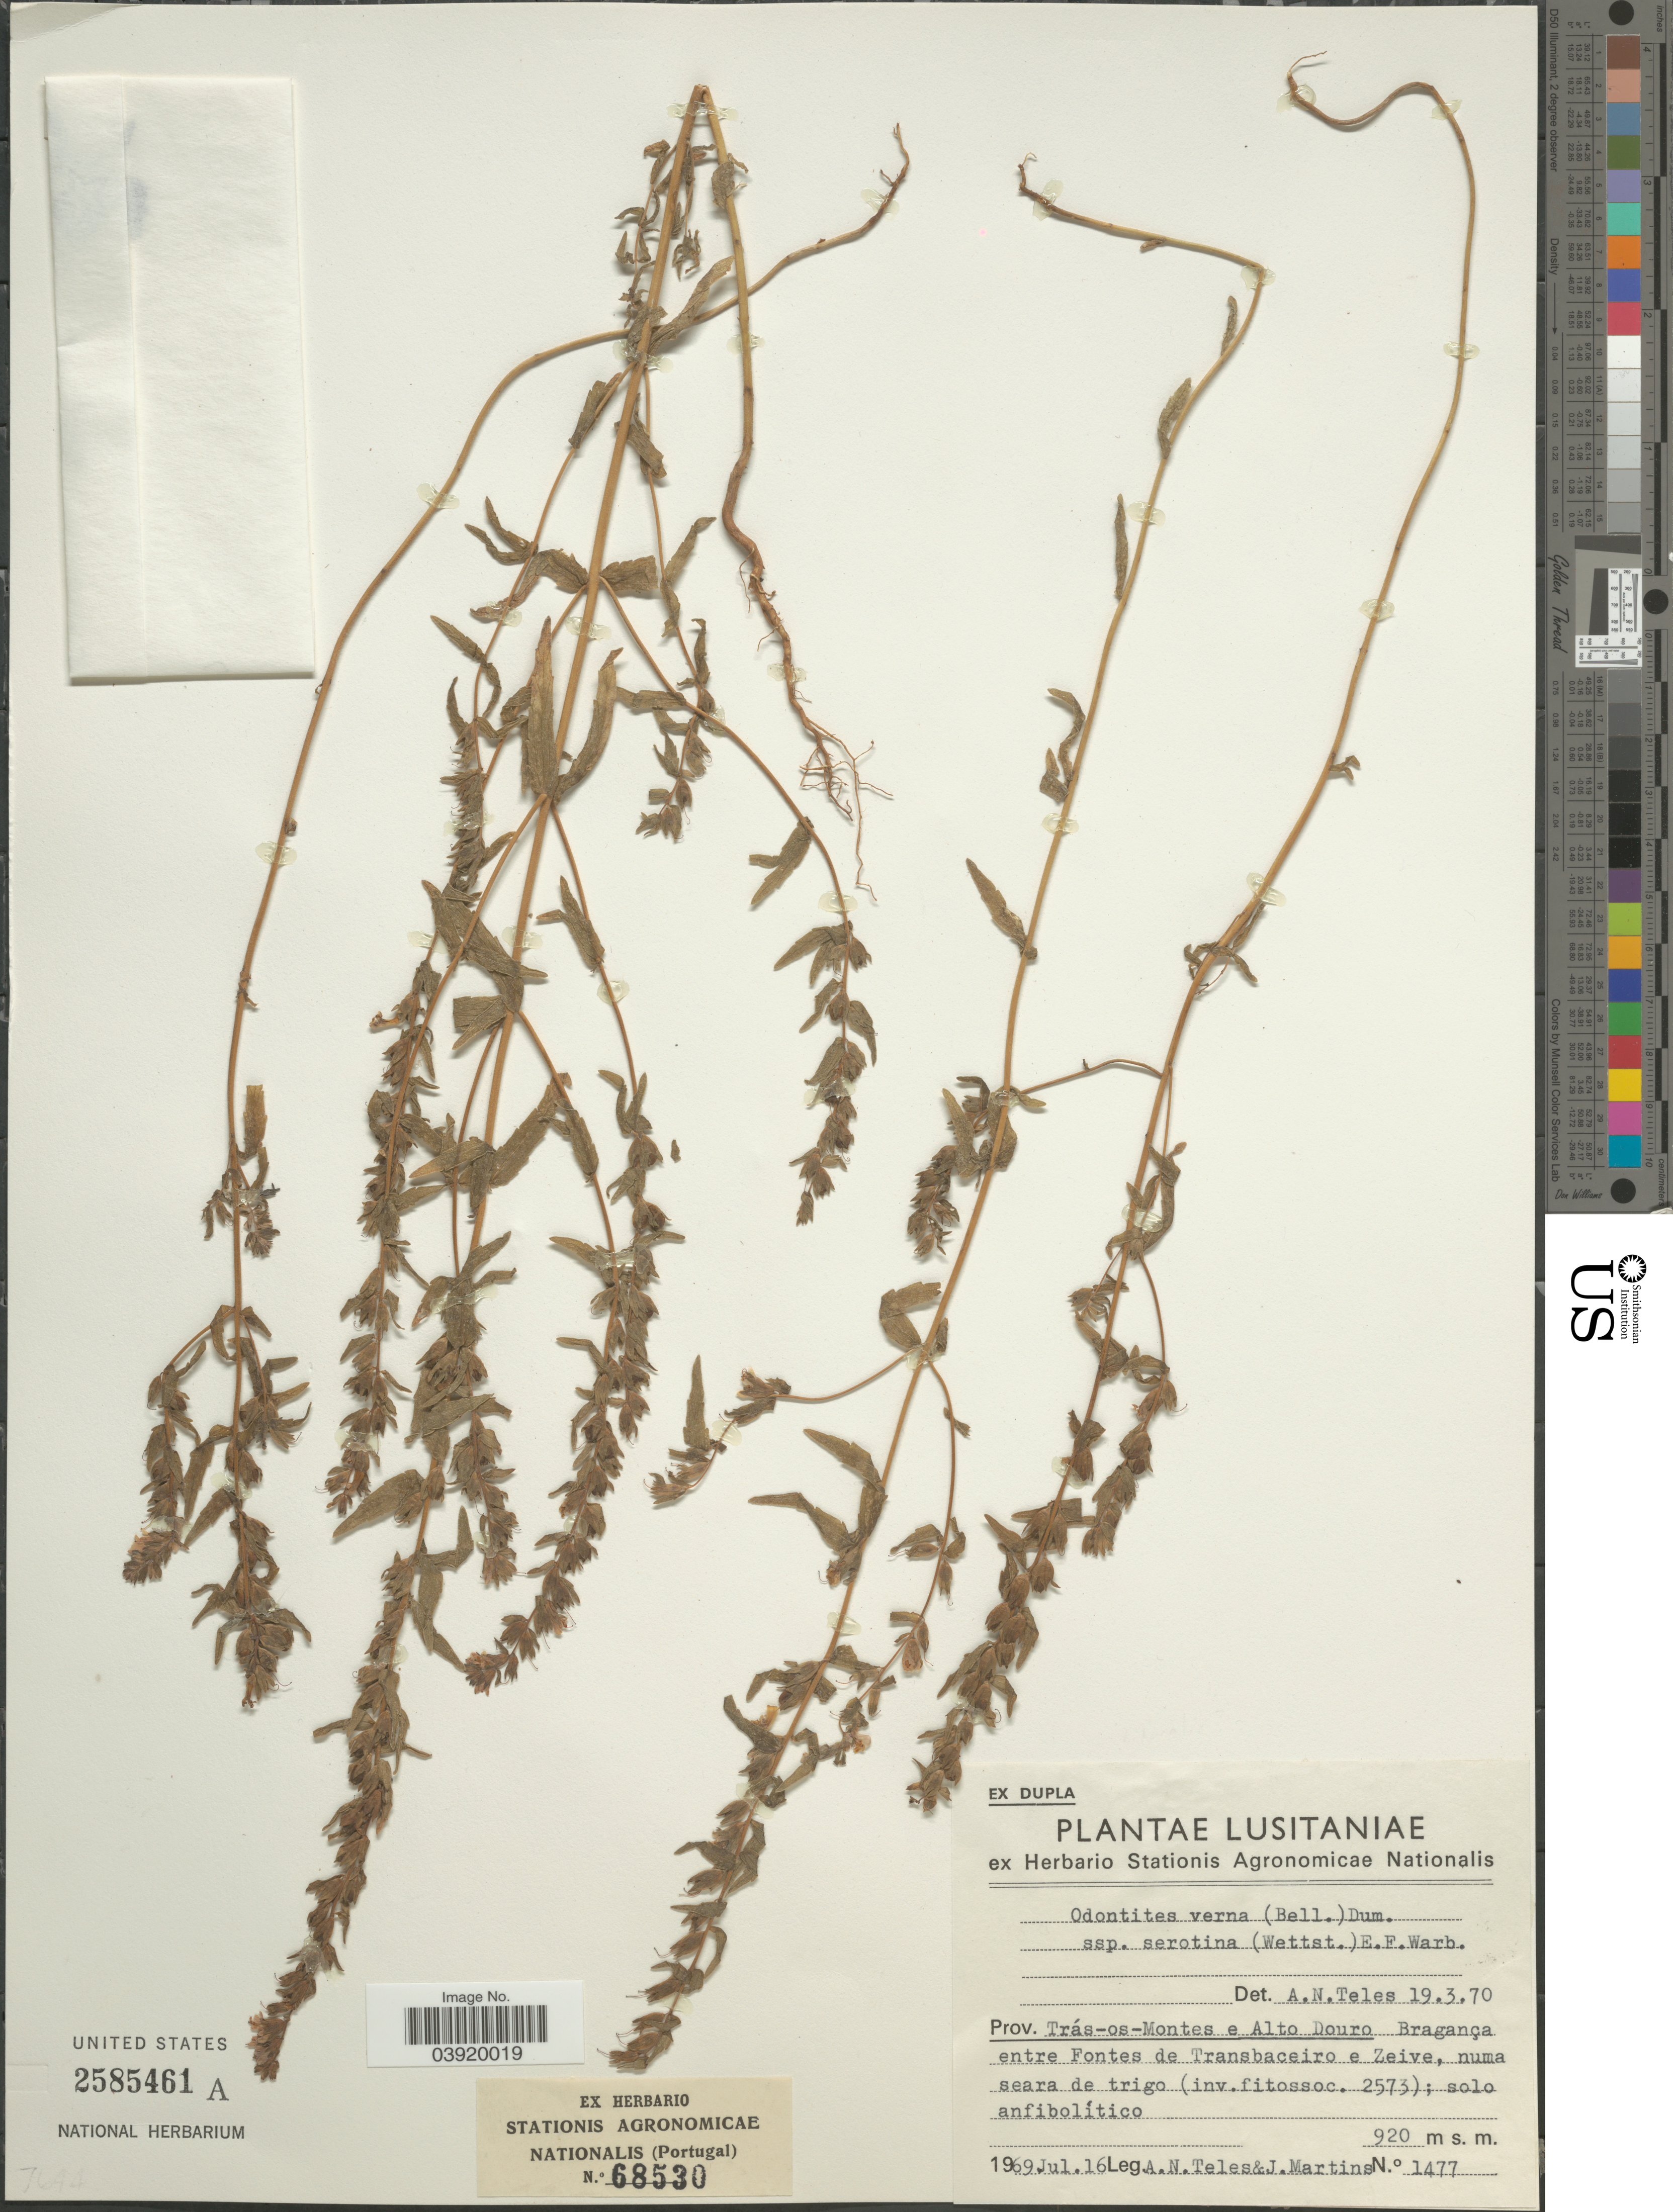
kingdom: Plantae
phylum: Tracheophyta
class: Magnoliopsida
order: Lamiales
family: Orobanchaceae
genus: Odontites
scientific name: Odontites vulgaris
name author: Moench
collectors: A. Teles & J. M. Martins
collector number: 1477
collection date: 1969-07-16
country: Portugal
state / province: Braganca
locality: Lusitaniae. Prov. Trás-os-Montes e Alto Douro. Bragança entre Fontes de Transbaceiro e Zeive.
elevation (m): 920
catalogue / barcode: US 2585461A